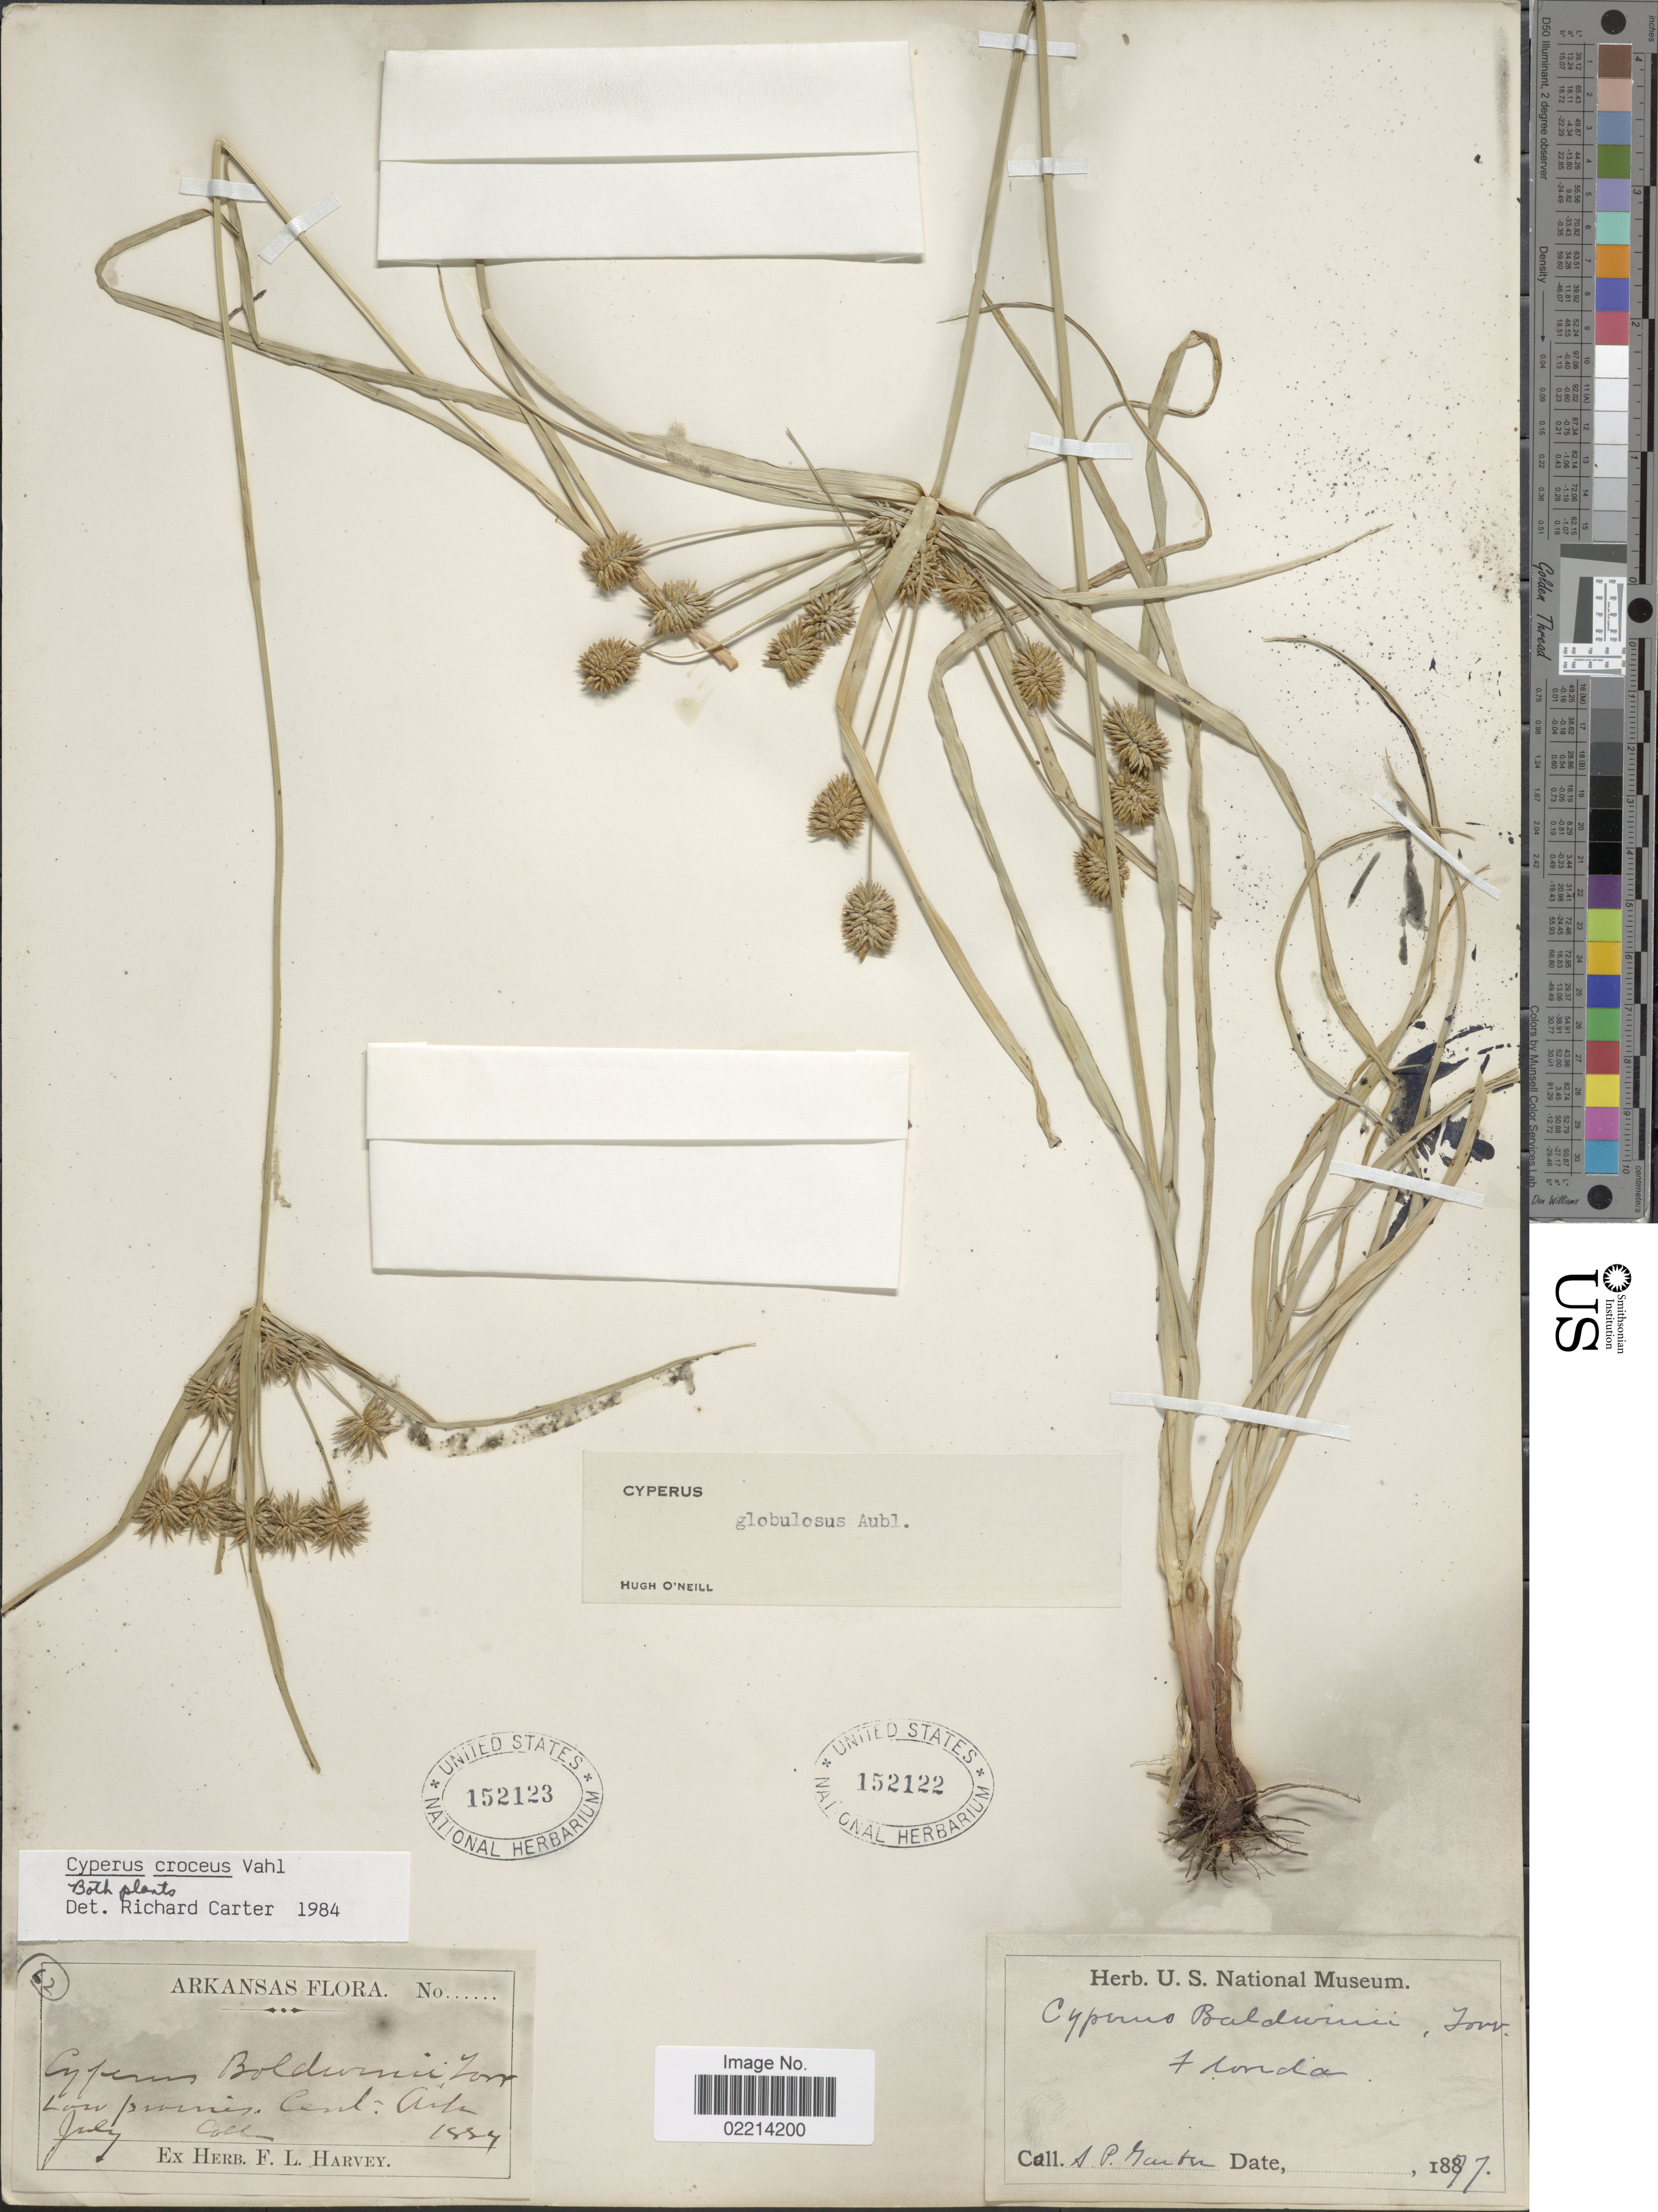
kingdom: Plantae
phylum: Tracheophyta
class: Liliopsida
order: Poales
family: Cyperaceae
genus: Cyperus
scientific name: Cyperus croceus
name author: Vahl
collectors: ex herb. F. L. Harvey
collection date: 1884-07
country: United States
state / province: Arkansas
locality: Centr. Ark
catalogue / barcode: US 152123-2